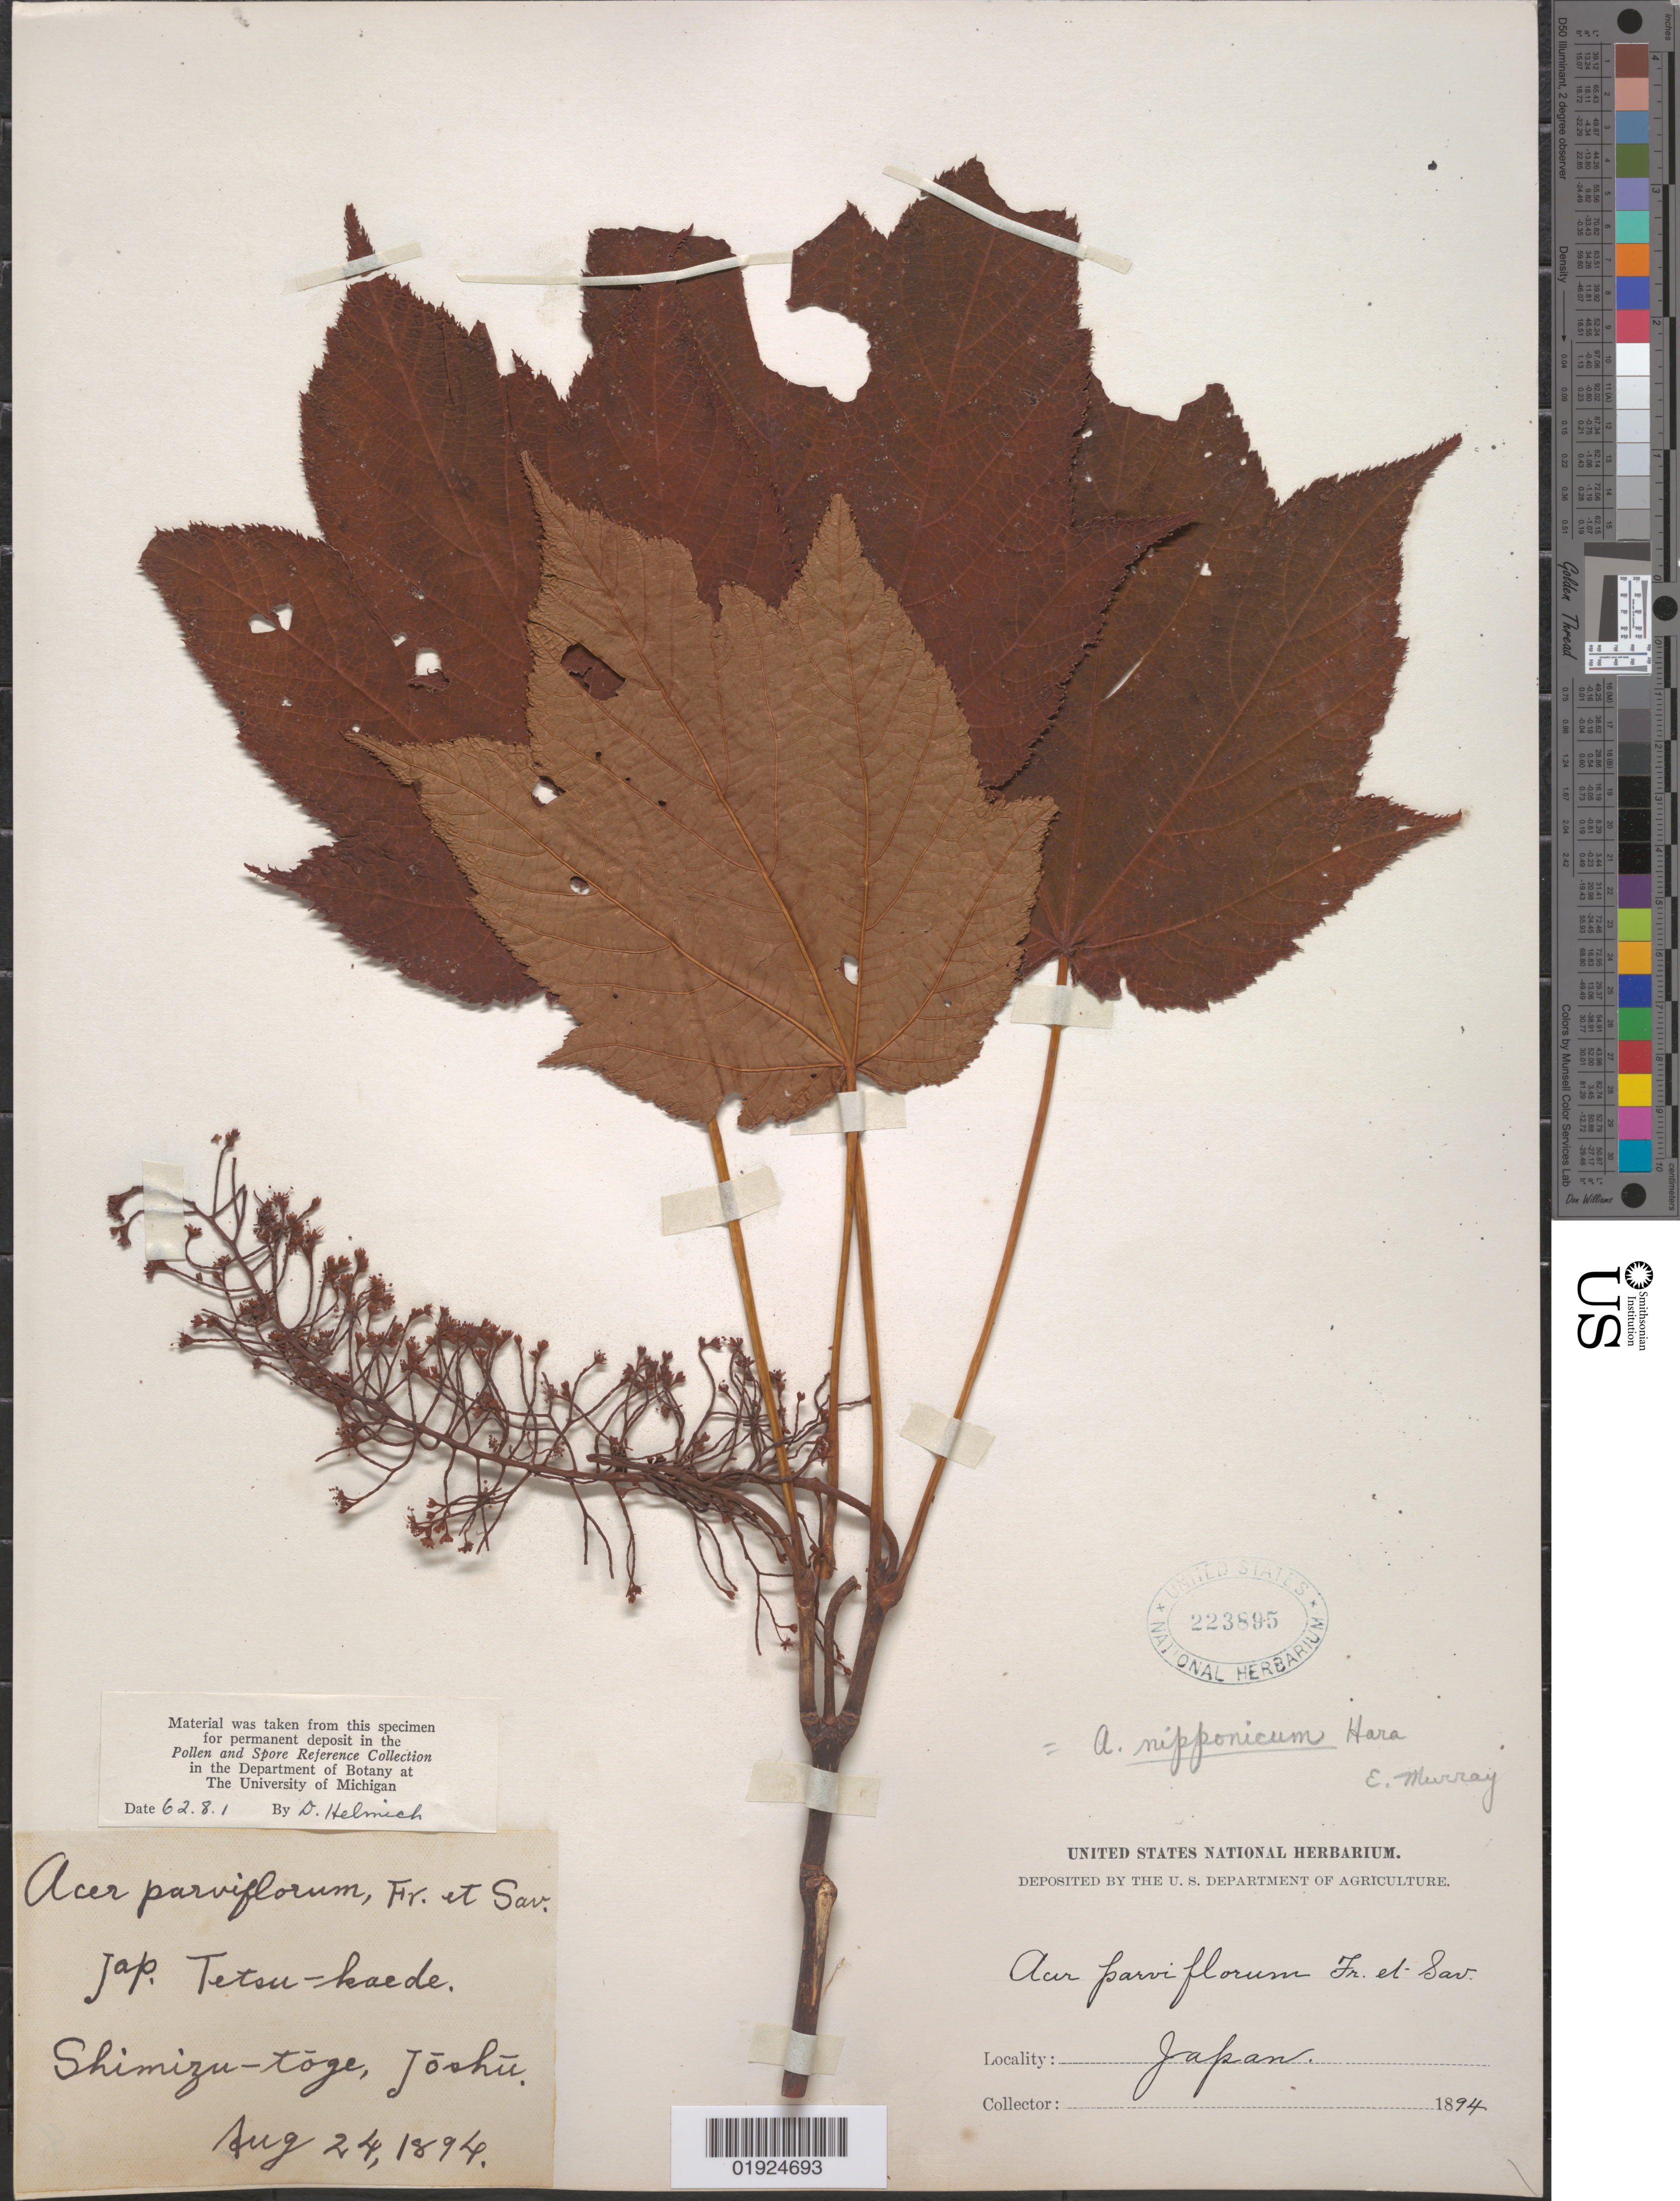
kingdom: Plantae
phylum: Tracheophyta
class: Magnoliopsida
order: Sapindales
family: Sapindaceae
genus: Acer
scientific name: Acer nipponicum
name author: (Franch. & Sav.) H. Hara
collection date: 1894-08-24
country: Japan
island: Honshu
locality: Shimizu-toge, Joshu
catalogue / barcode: US 223895